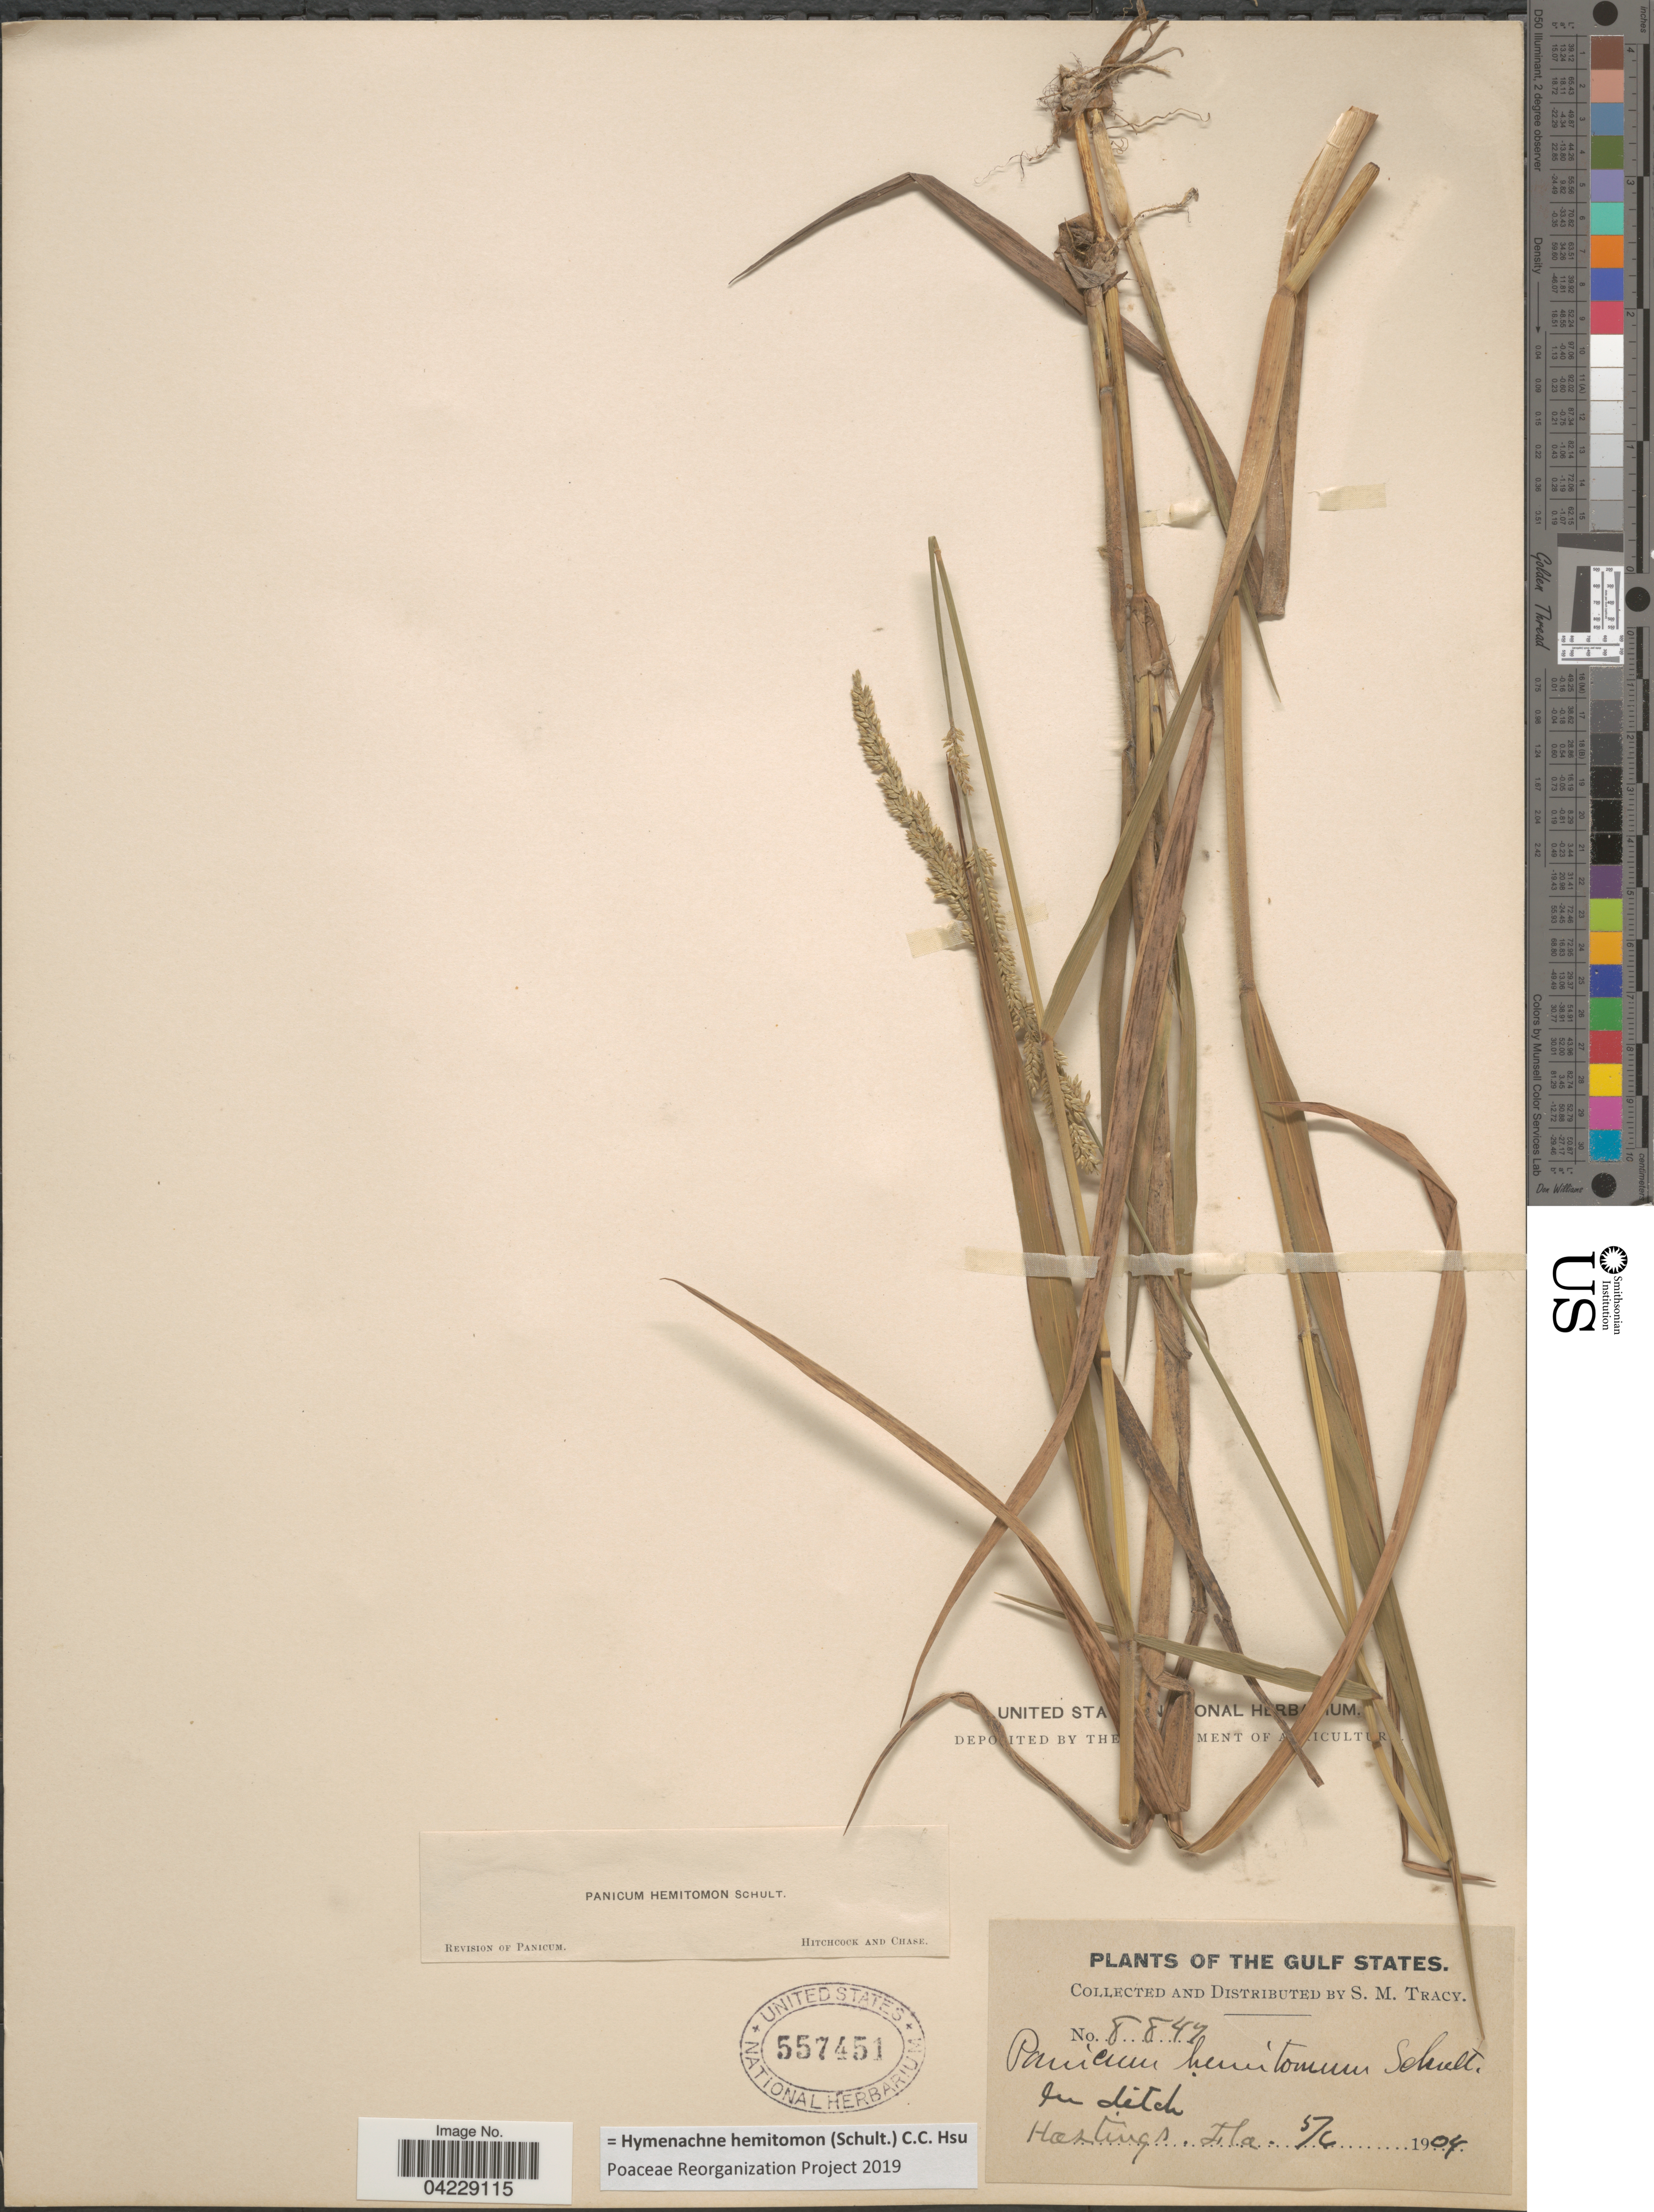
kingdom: Plantae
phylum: Tracheophyta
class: Liliopsida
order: Poales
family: Poaceae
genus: Hymenachne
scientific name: Hymenachne hemitomon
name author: (Schult.) C. C. Hsu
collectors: S. M. Tracy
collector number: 8847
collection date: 1904-05-06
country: United States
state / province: Florida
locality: The Gulf States. Hastings.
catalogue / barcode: US 557451